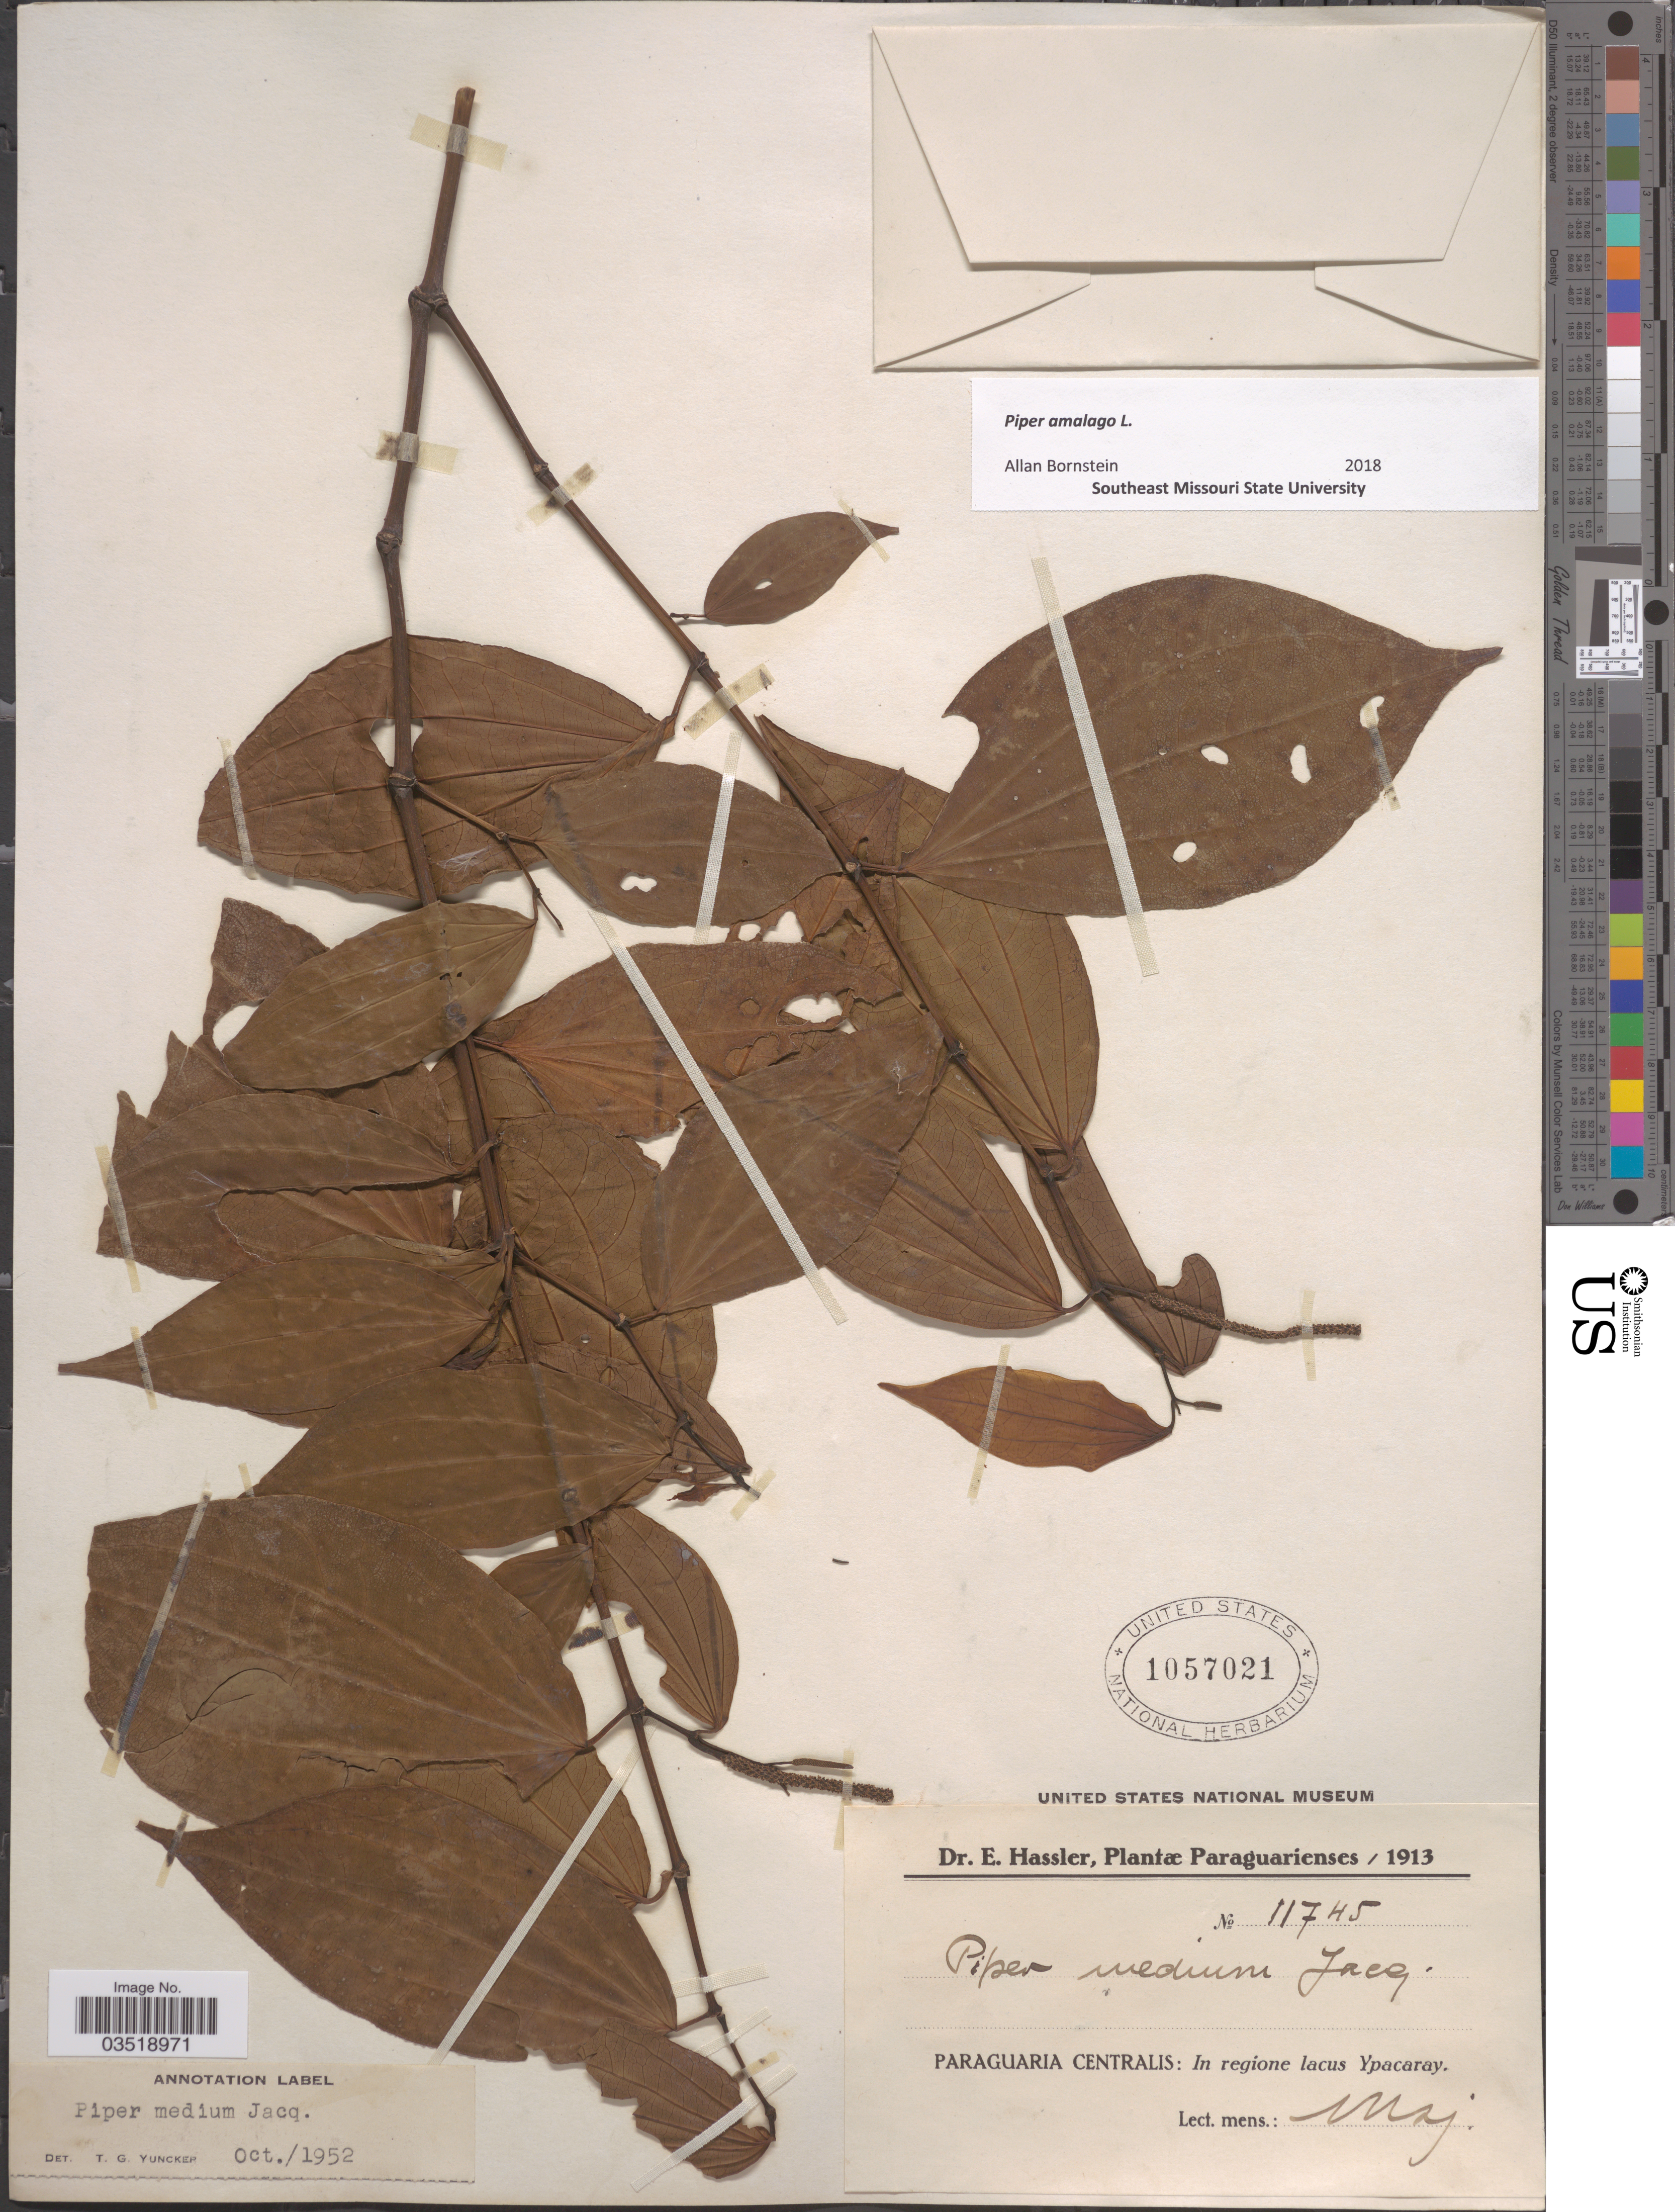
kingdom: Plantae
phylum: Tracheophyta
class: Magnoliopsida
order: Piperales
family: Piperaceae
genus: Piper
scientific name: Piper amalago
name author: L.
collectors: E. Hassler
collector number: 11745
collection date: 1913-05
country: Paraguay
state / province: Paraguari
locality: Paraguaria Centralis: In regione lacus Ypacaray.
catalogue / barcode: US 1057021